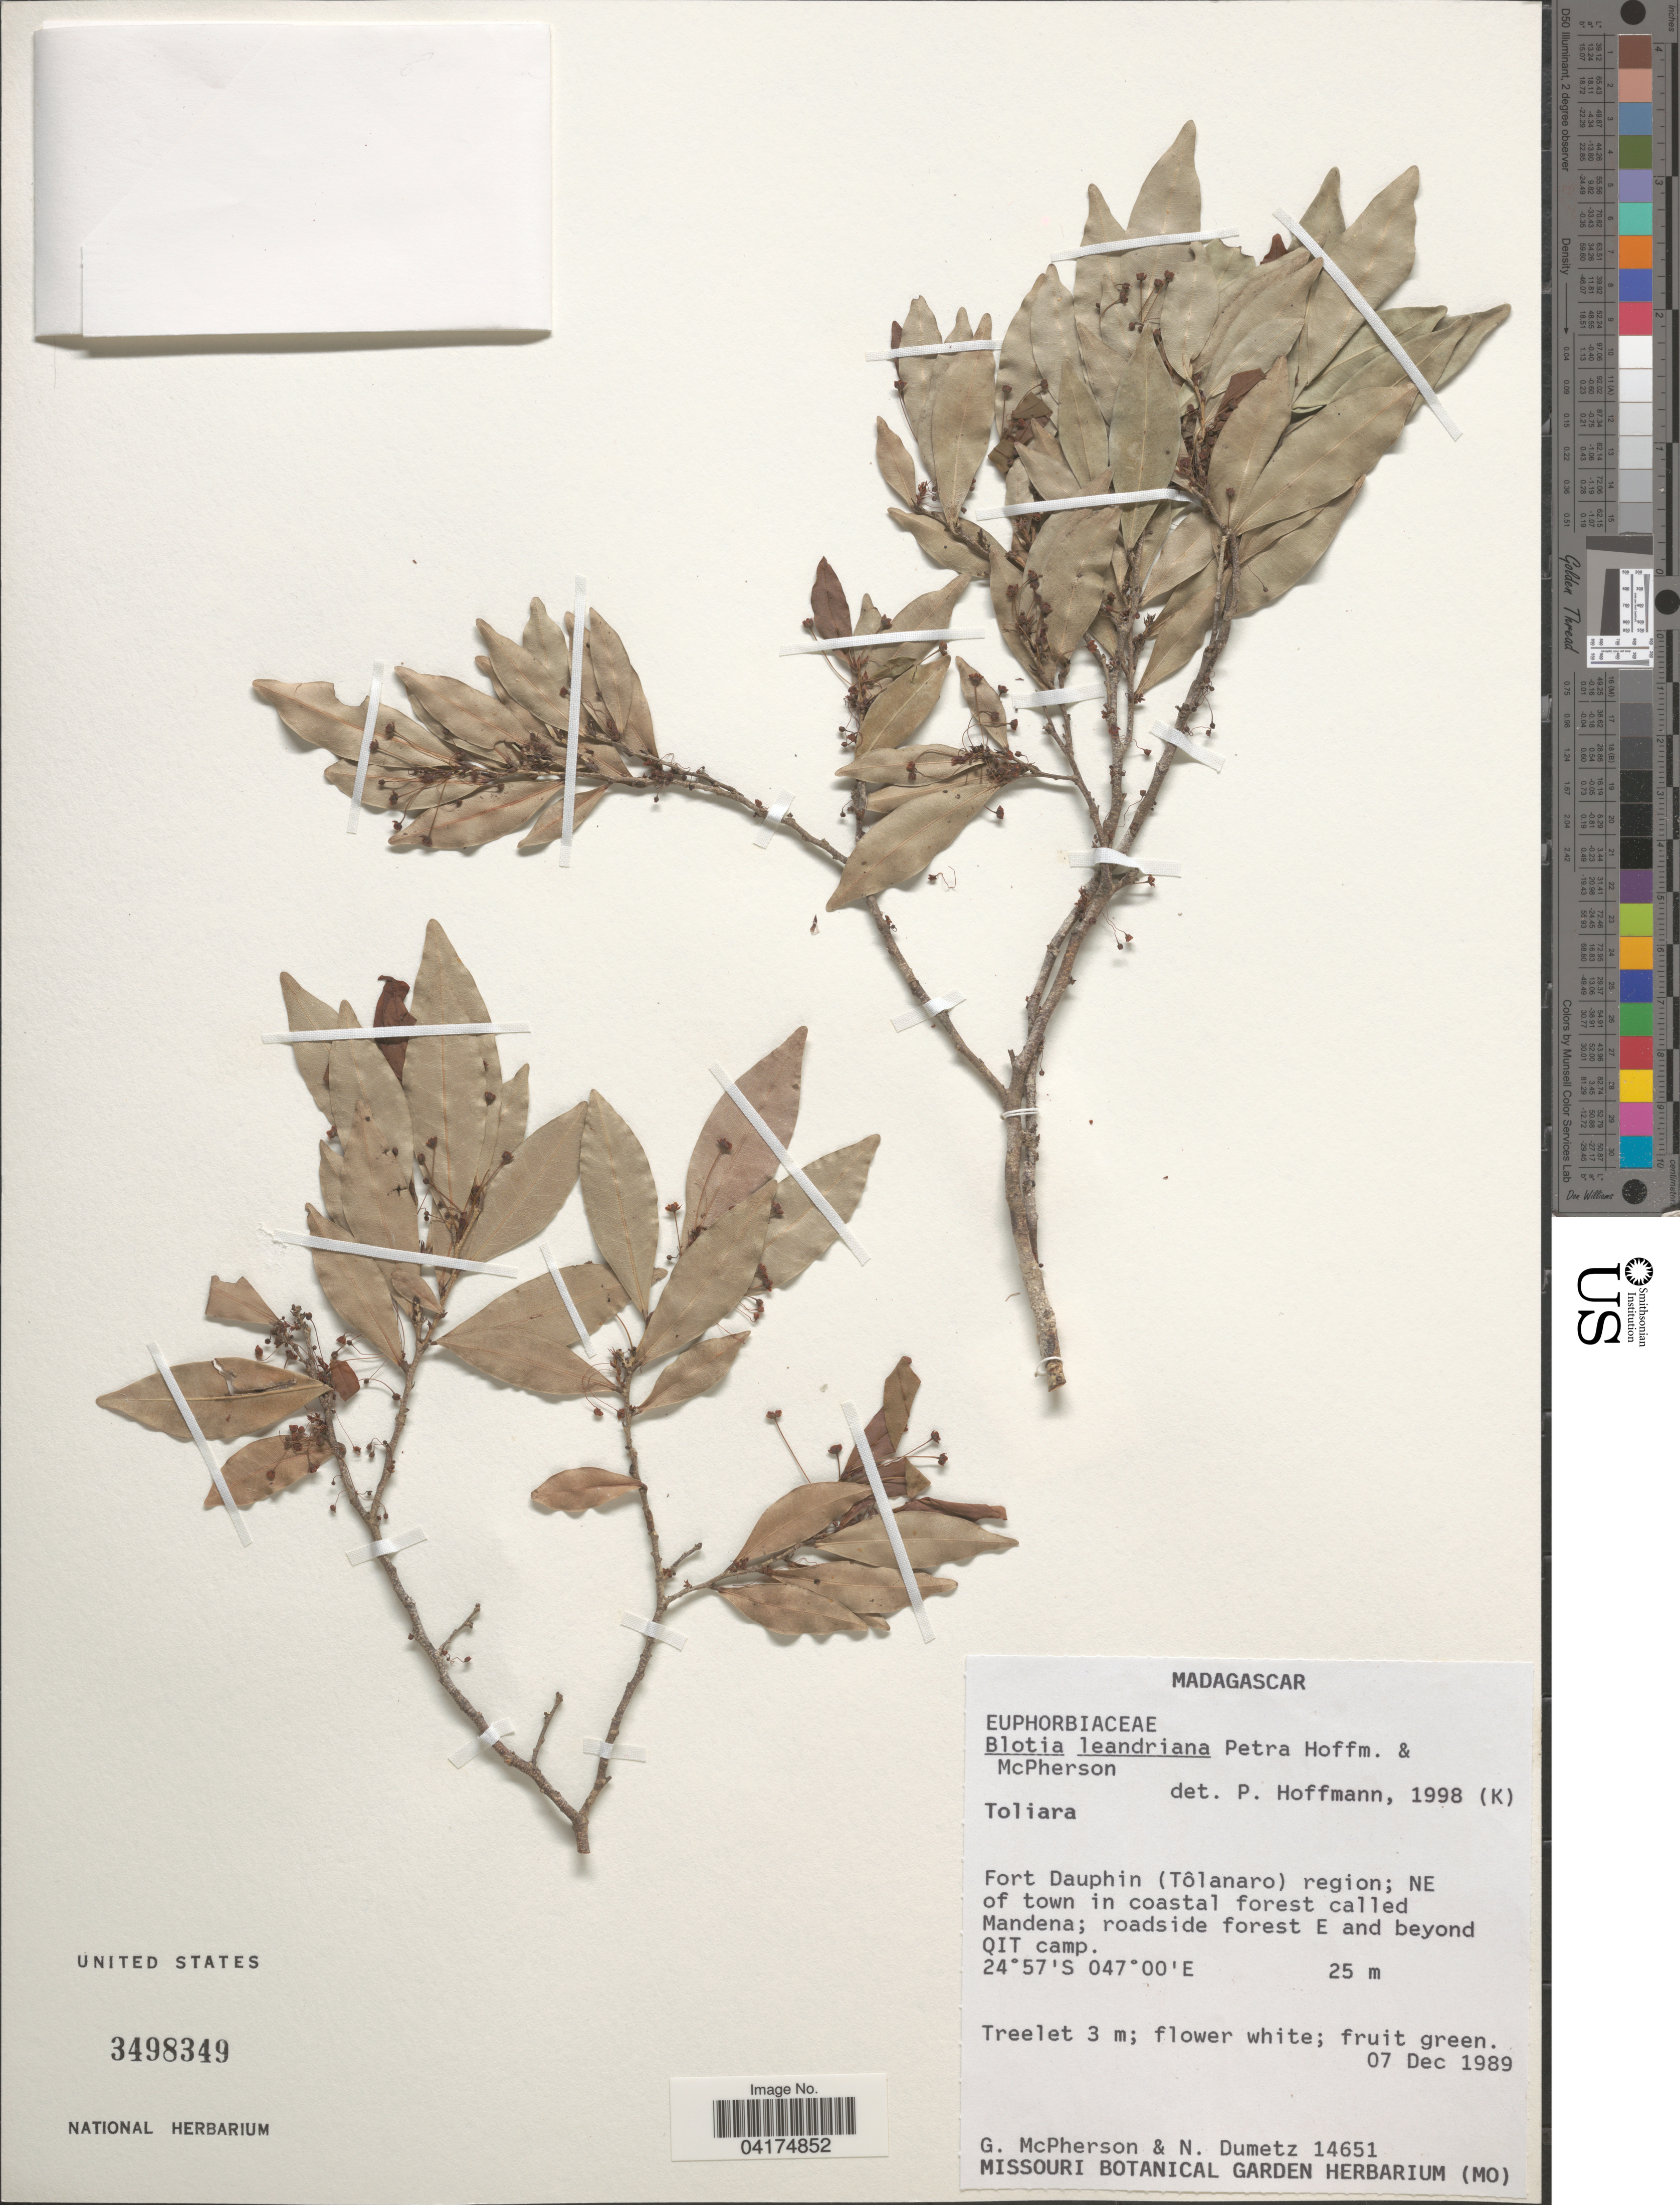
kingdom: Plantae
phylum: Tracheophyta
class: Magnoliopsida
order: Malpighiales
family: Phyllanthaceae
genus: Blotia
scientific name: Blotia leandriana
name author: Petra Hoffm. & McPherson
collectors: G. McPherson & N. Dumetz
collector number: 14651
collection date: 1989-12-07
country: Madagascar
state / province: Anosy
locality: Fort Dauphin (Tôlanaro) region; NE of town in coastal forest called Mandena; roadside forest E and beyond QIT camp.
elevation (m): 25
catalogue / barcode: US 3498349